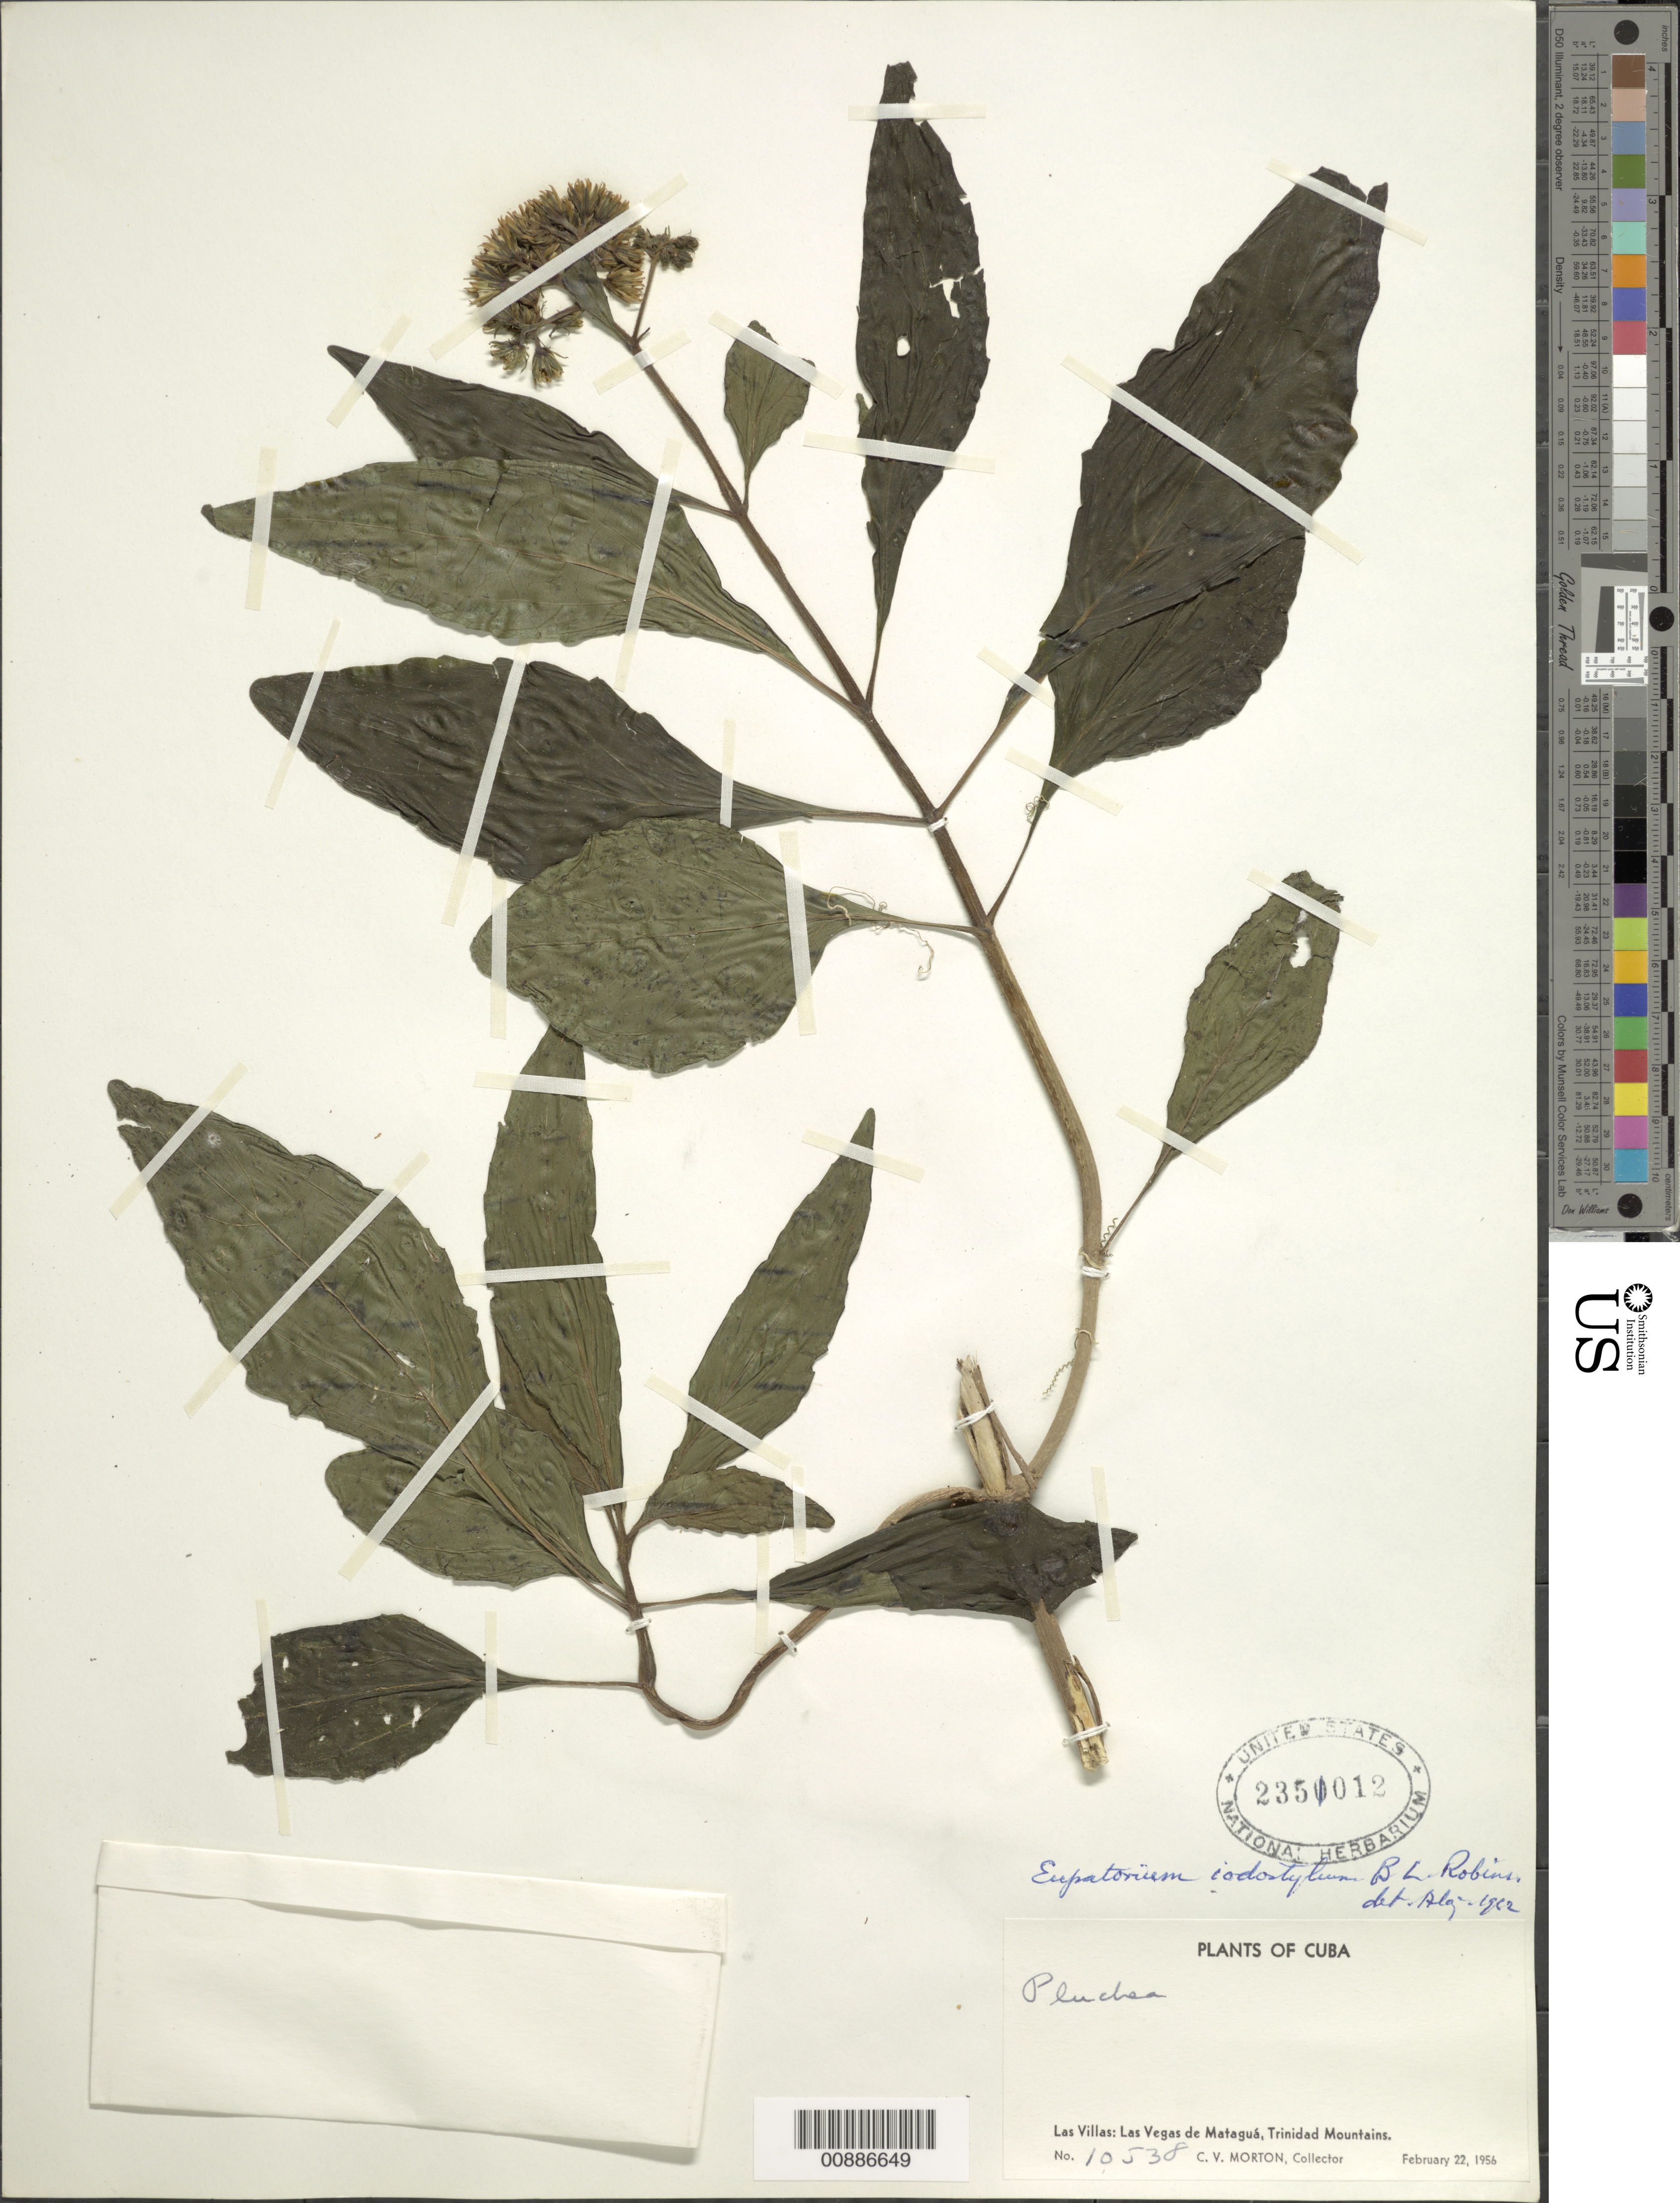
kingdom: Plantae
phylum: Tracheophyta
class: Magnoliopsida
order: Asterales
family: Asteraceae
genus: Spaniopappus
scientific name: Spaniopappus iodostylus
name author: (B.L. Rob.) R.M. King ex H. Rob.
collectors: C. V. Morton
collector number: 10538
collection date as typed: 22 Feb 1956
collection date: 1956-02-22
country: Cuba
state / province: Las Villas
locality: Las Villas: Las Vegas de Mataguá, Trinidad Mountains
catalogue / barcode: US 2351012